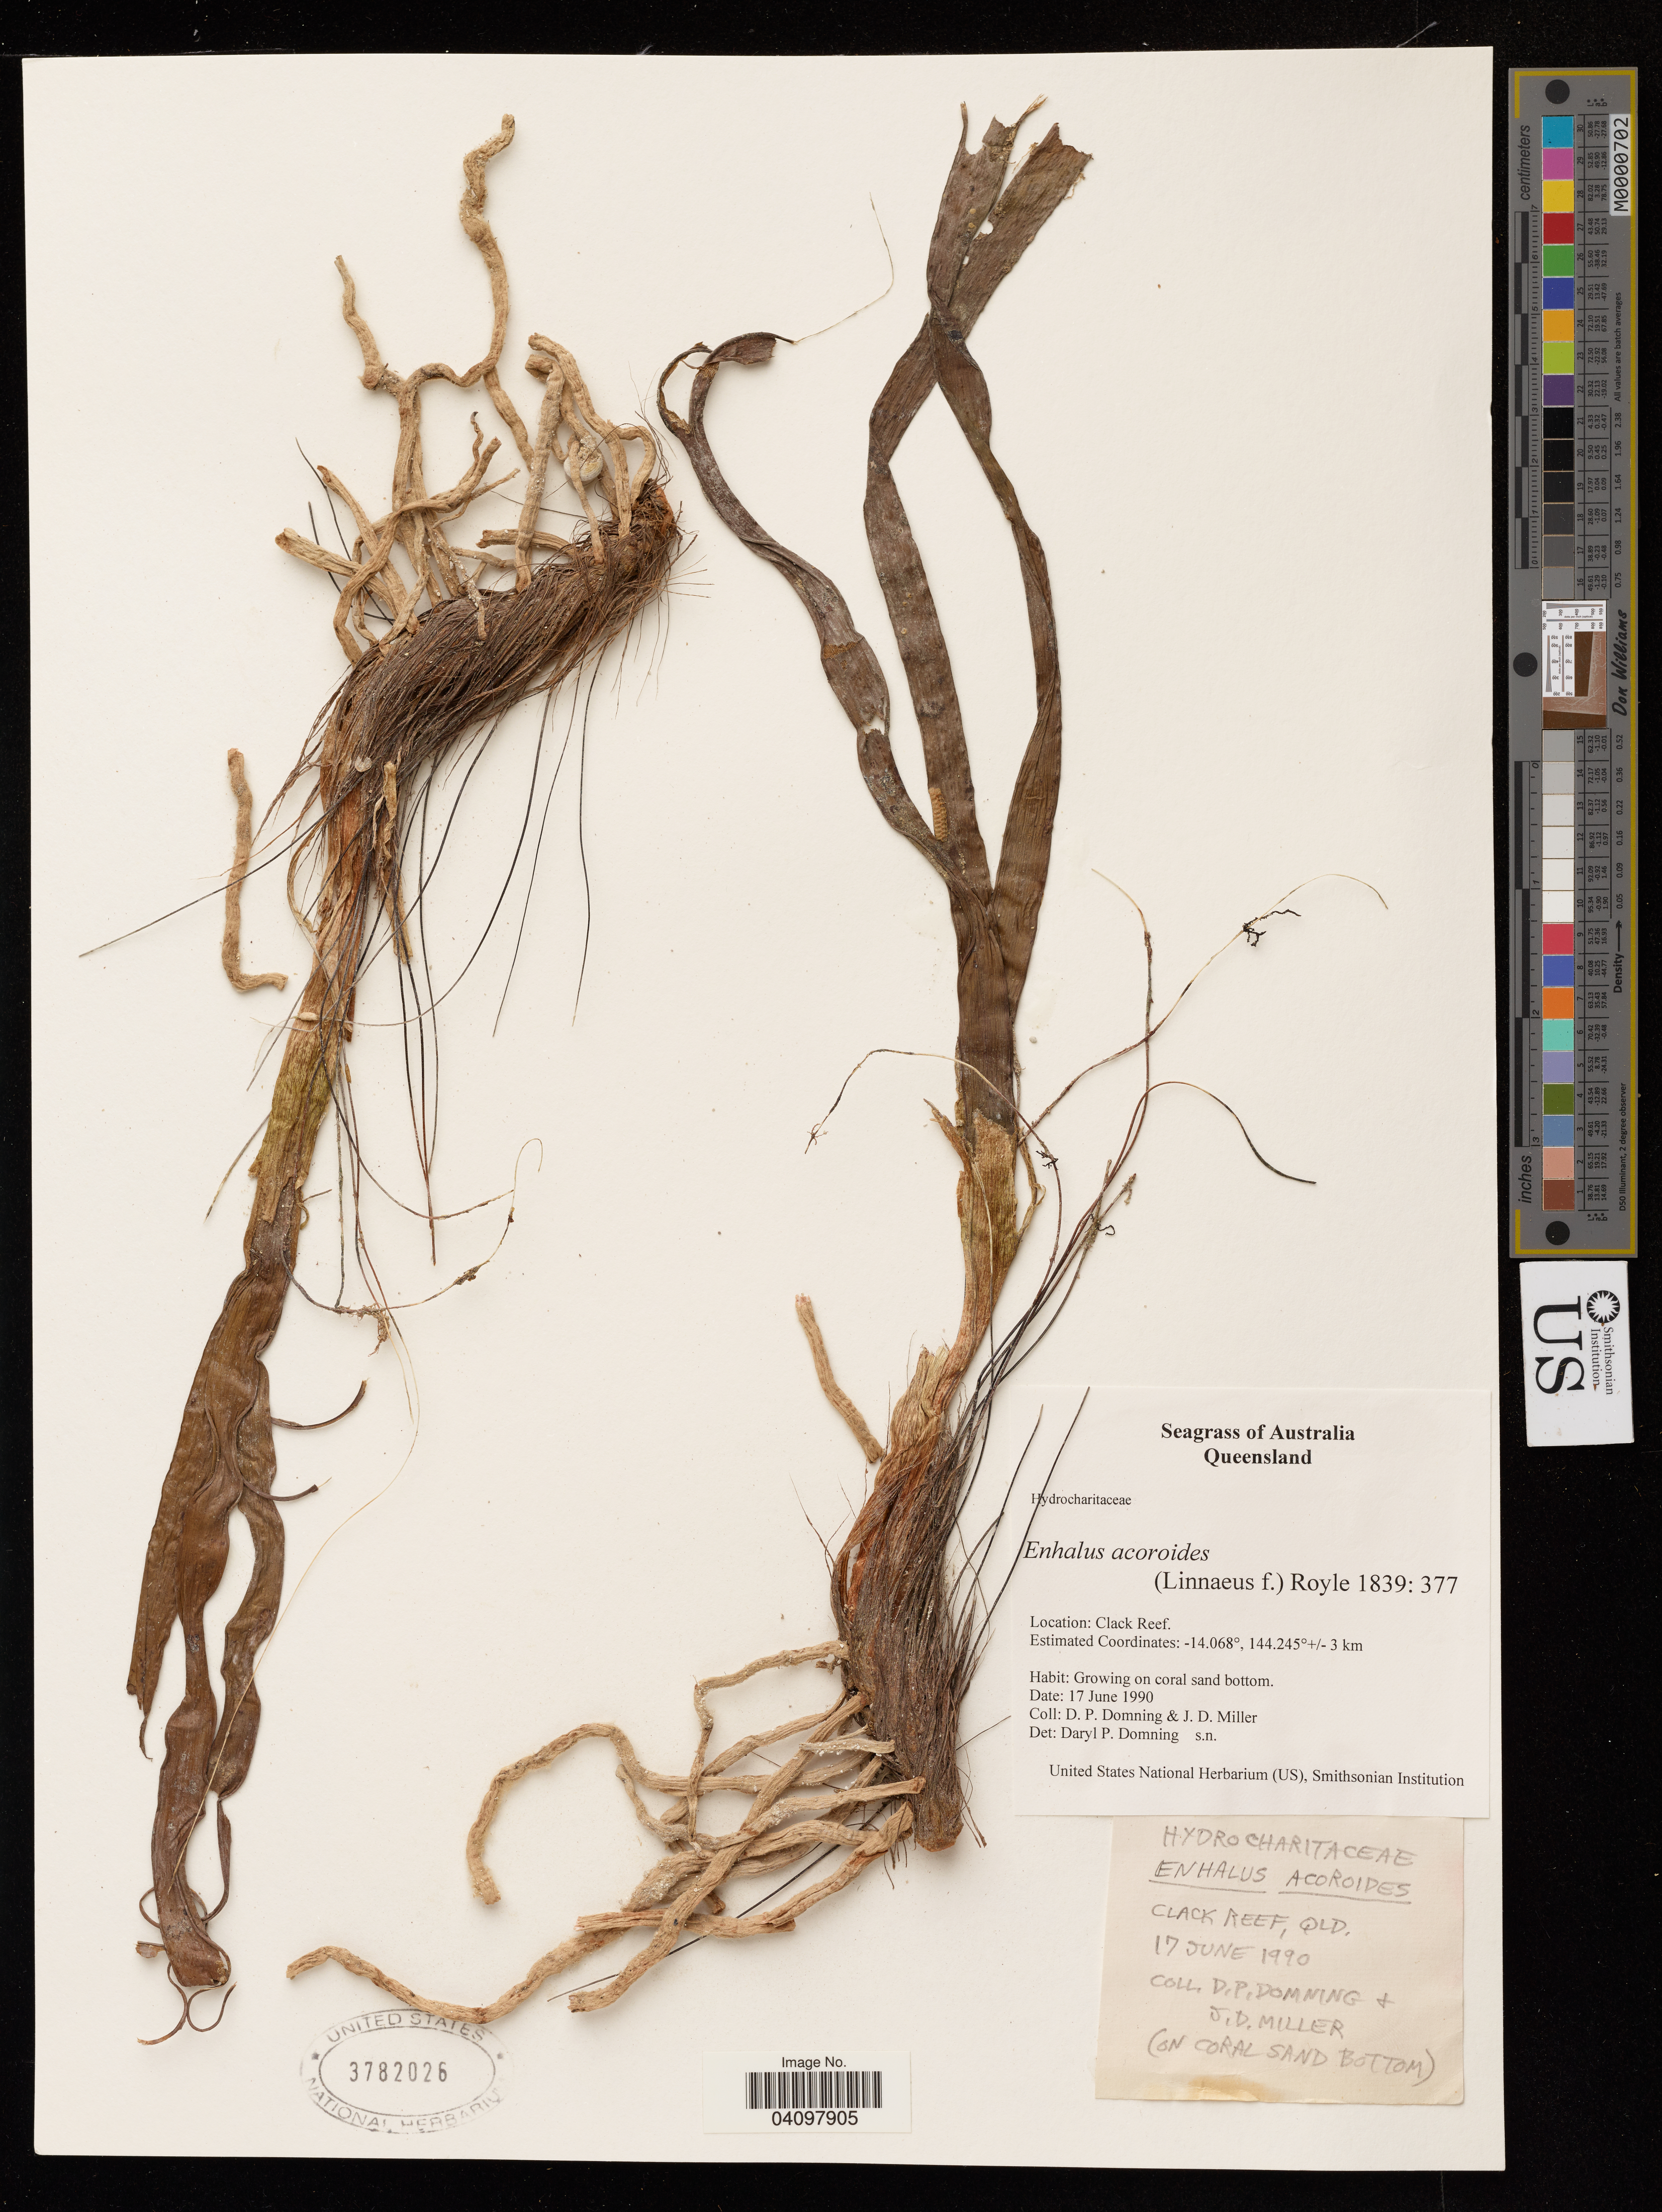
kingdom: Plantae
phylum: Tracheophyta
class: Liliopsida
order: Alismatales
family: Hydrocharitaceae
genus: Enhalus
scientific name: Enhalus acoroides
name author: (L. f.) Royle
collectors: D. Domning & J. Miller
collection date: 1990-06-17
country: Australia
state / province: Queensland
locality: Clack Reef.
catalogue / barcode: US 3782026